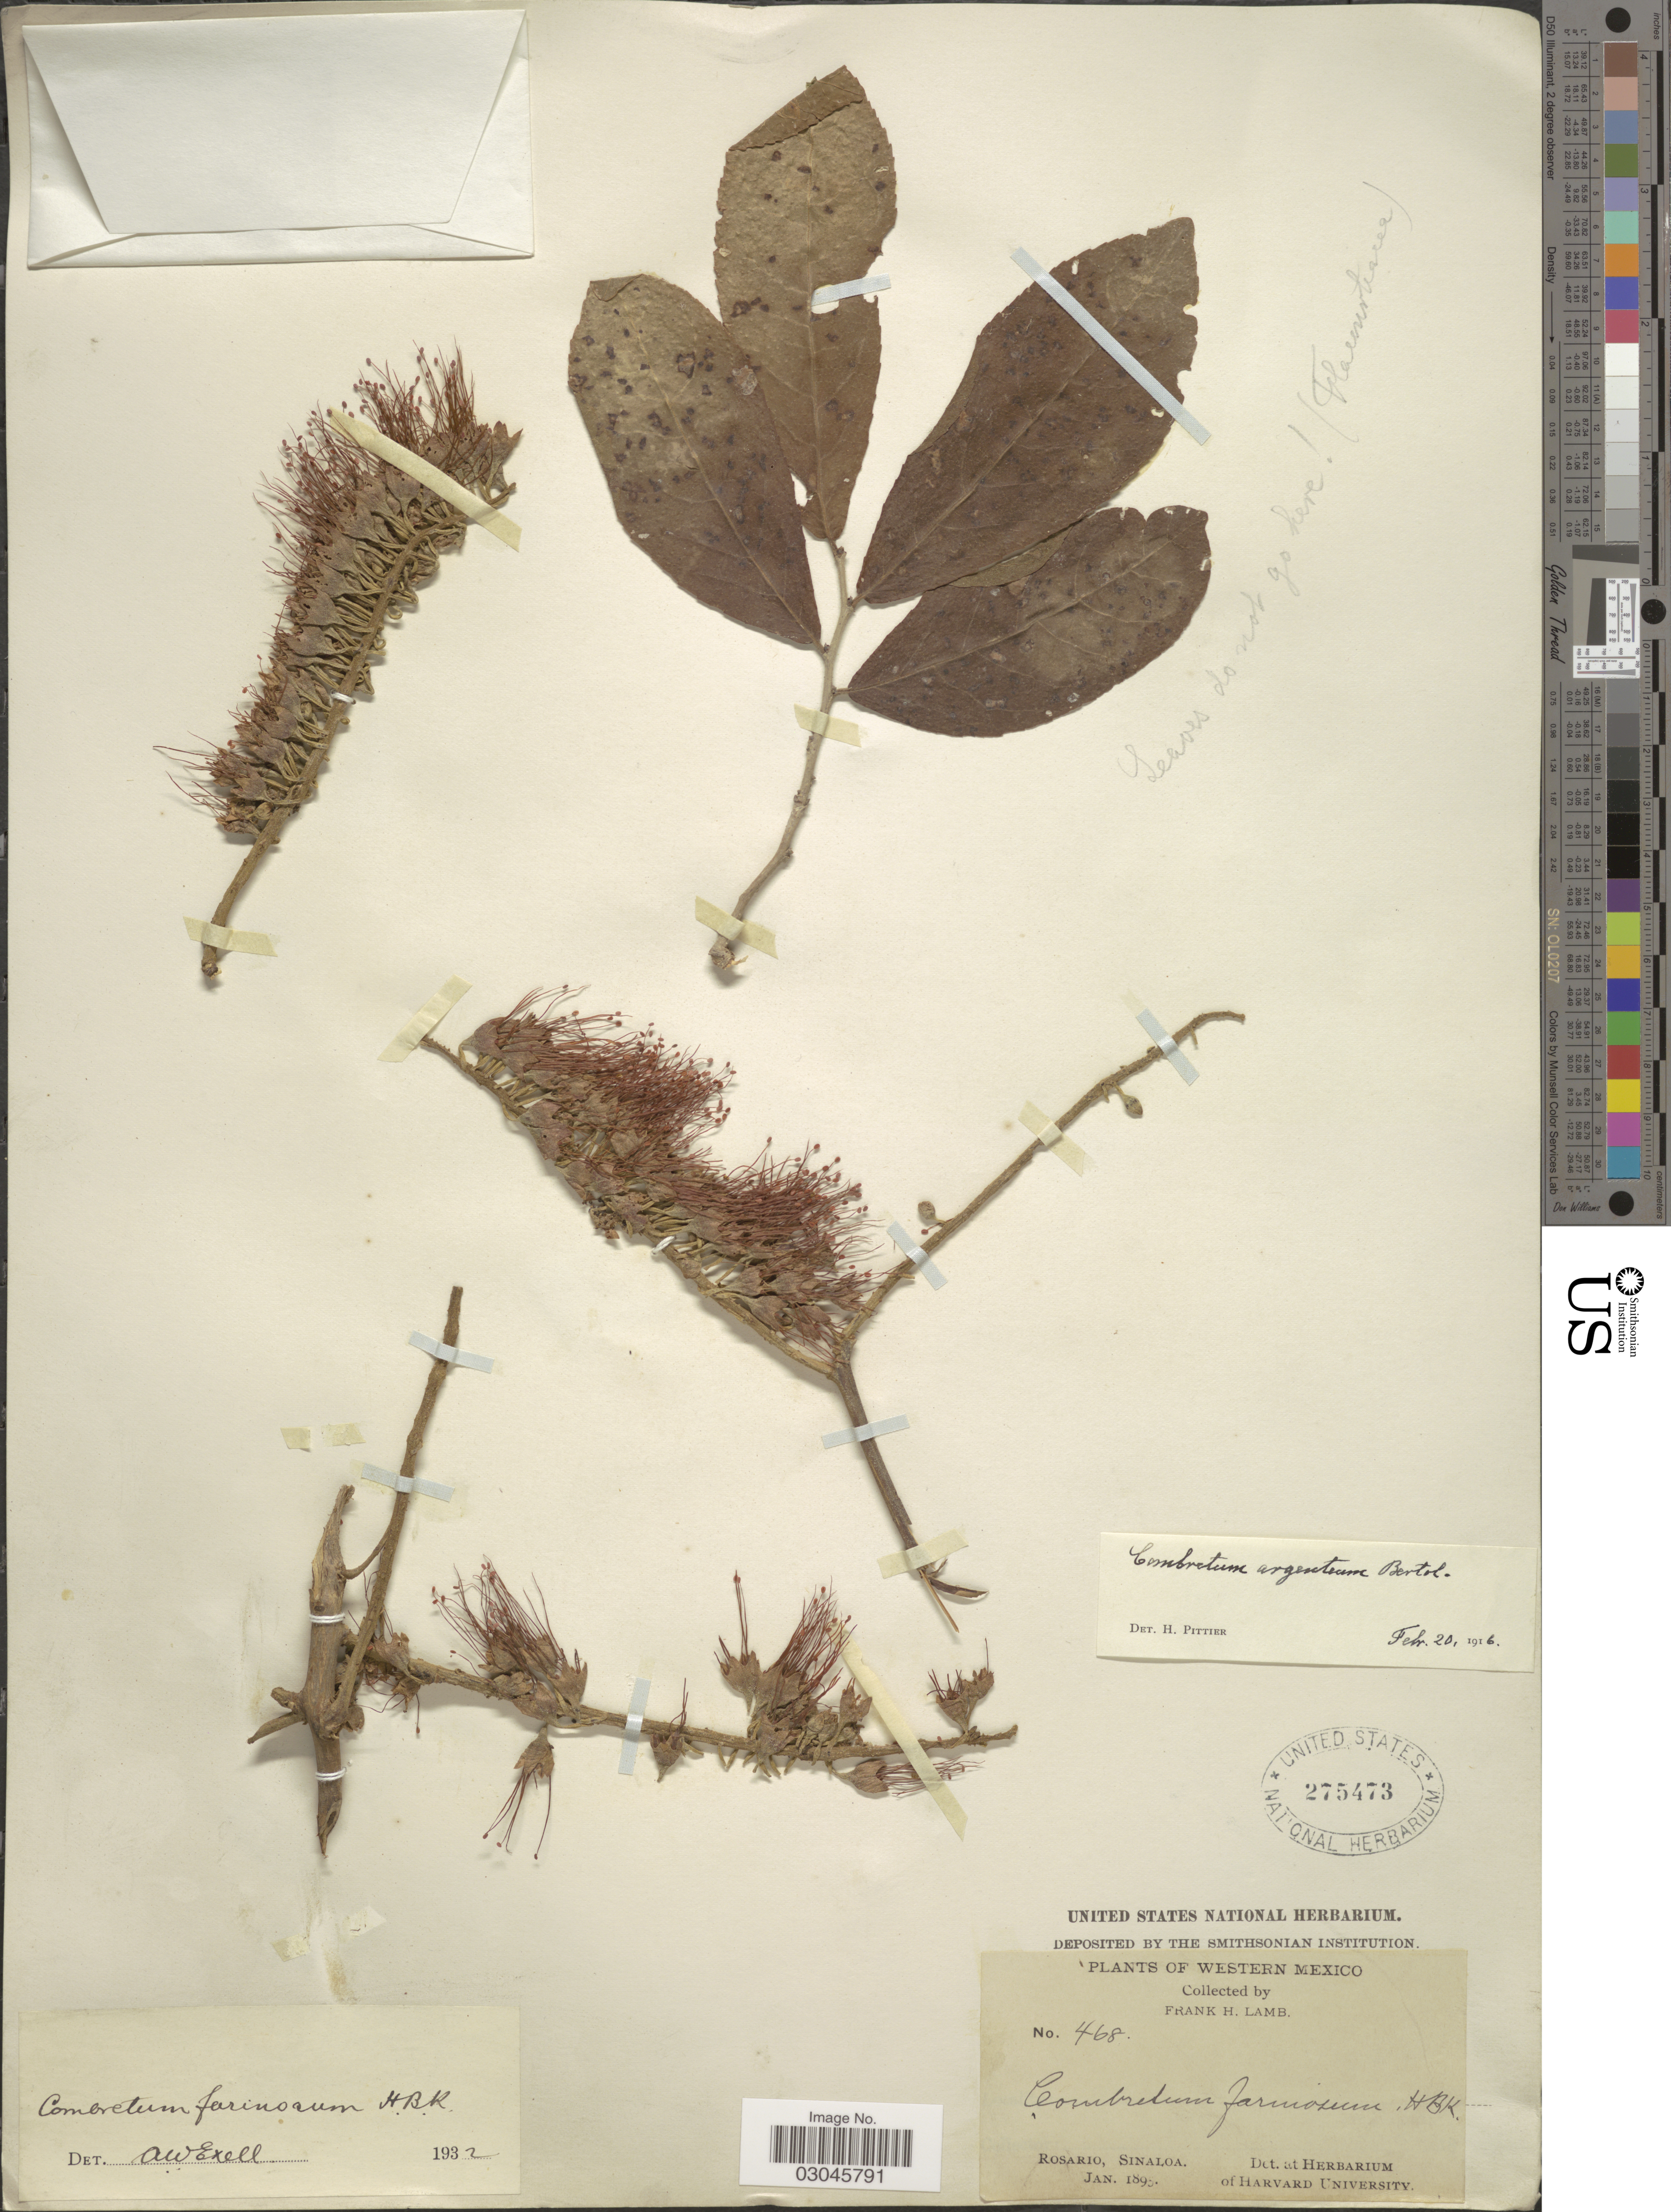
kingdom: Plantae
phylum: Tracheophyta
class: Magnoliopsida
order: Myrtales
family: Combretaceae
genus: Combretum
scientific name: Combretum fruticosum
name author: (Loefl.) Stuntz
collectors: F. H. Lamb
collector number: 468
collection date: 1895-01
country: Mexico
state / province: Sinaloa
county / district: Rosario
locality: El Rosario.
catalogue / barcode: US 275473